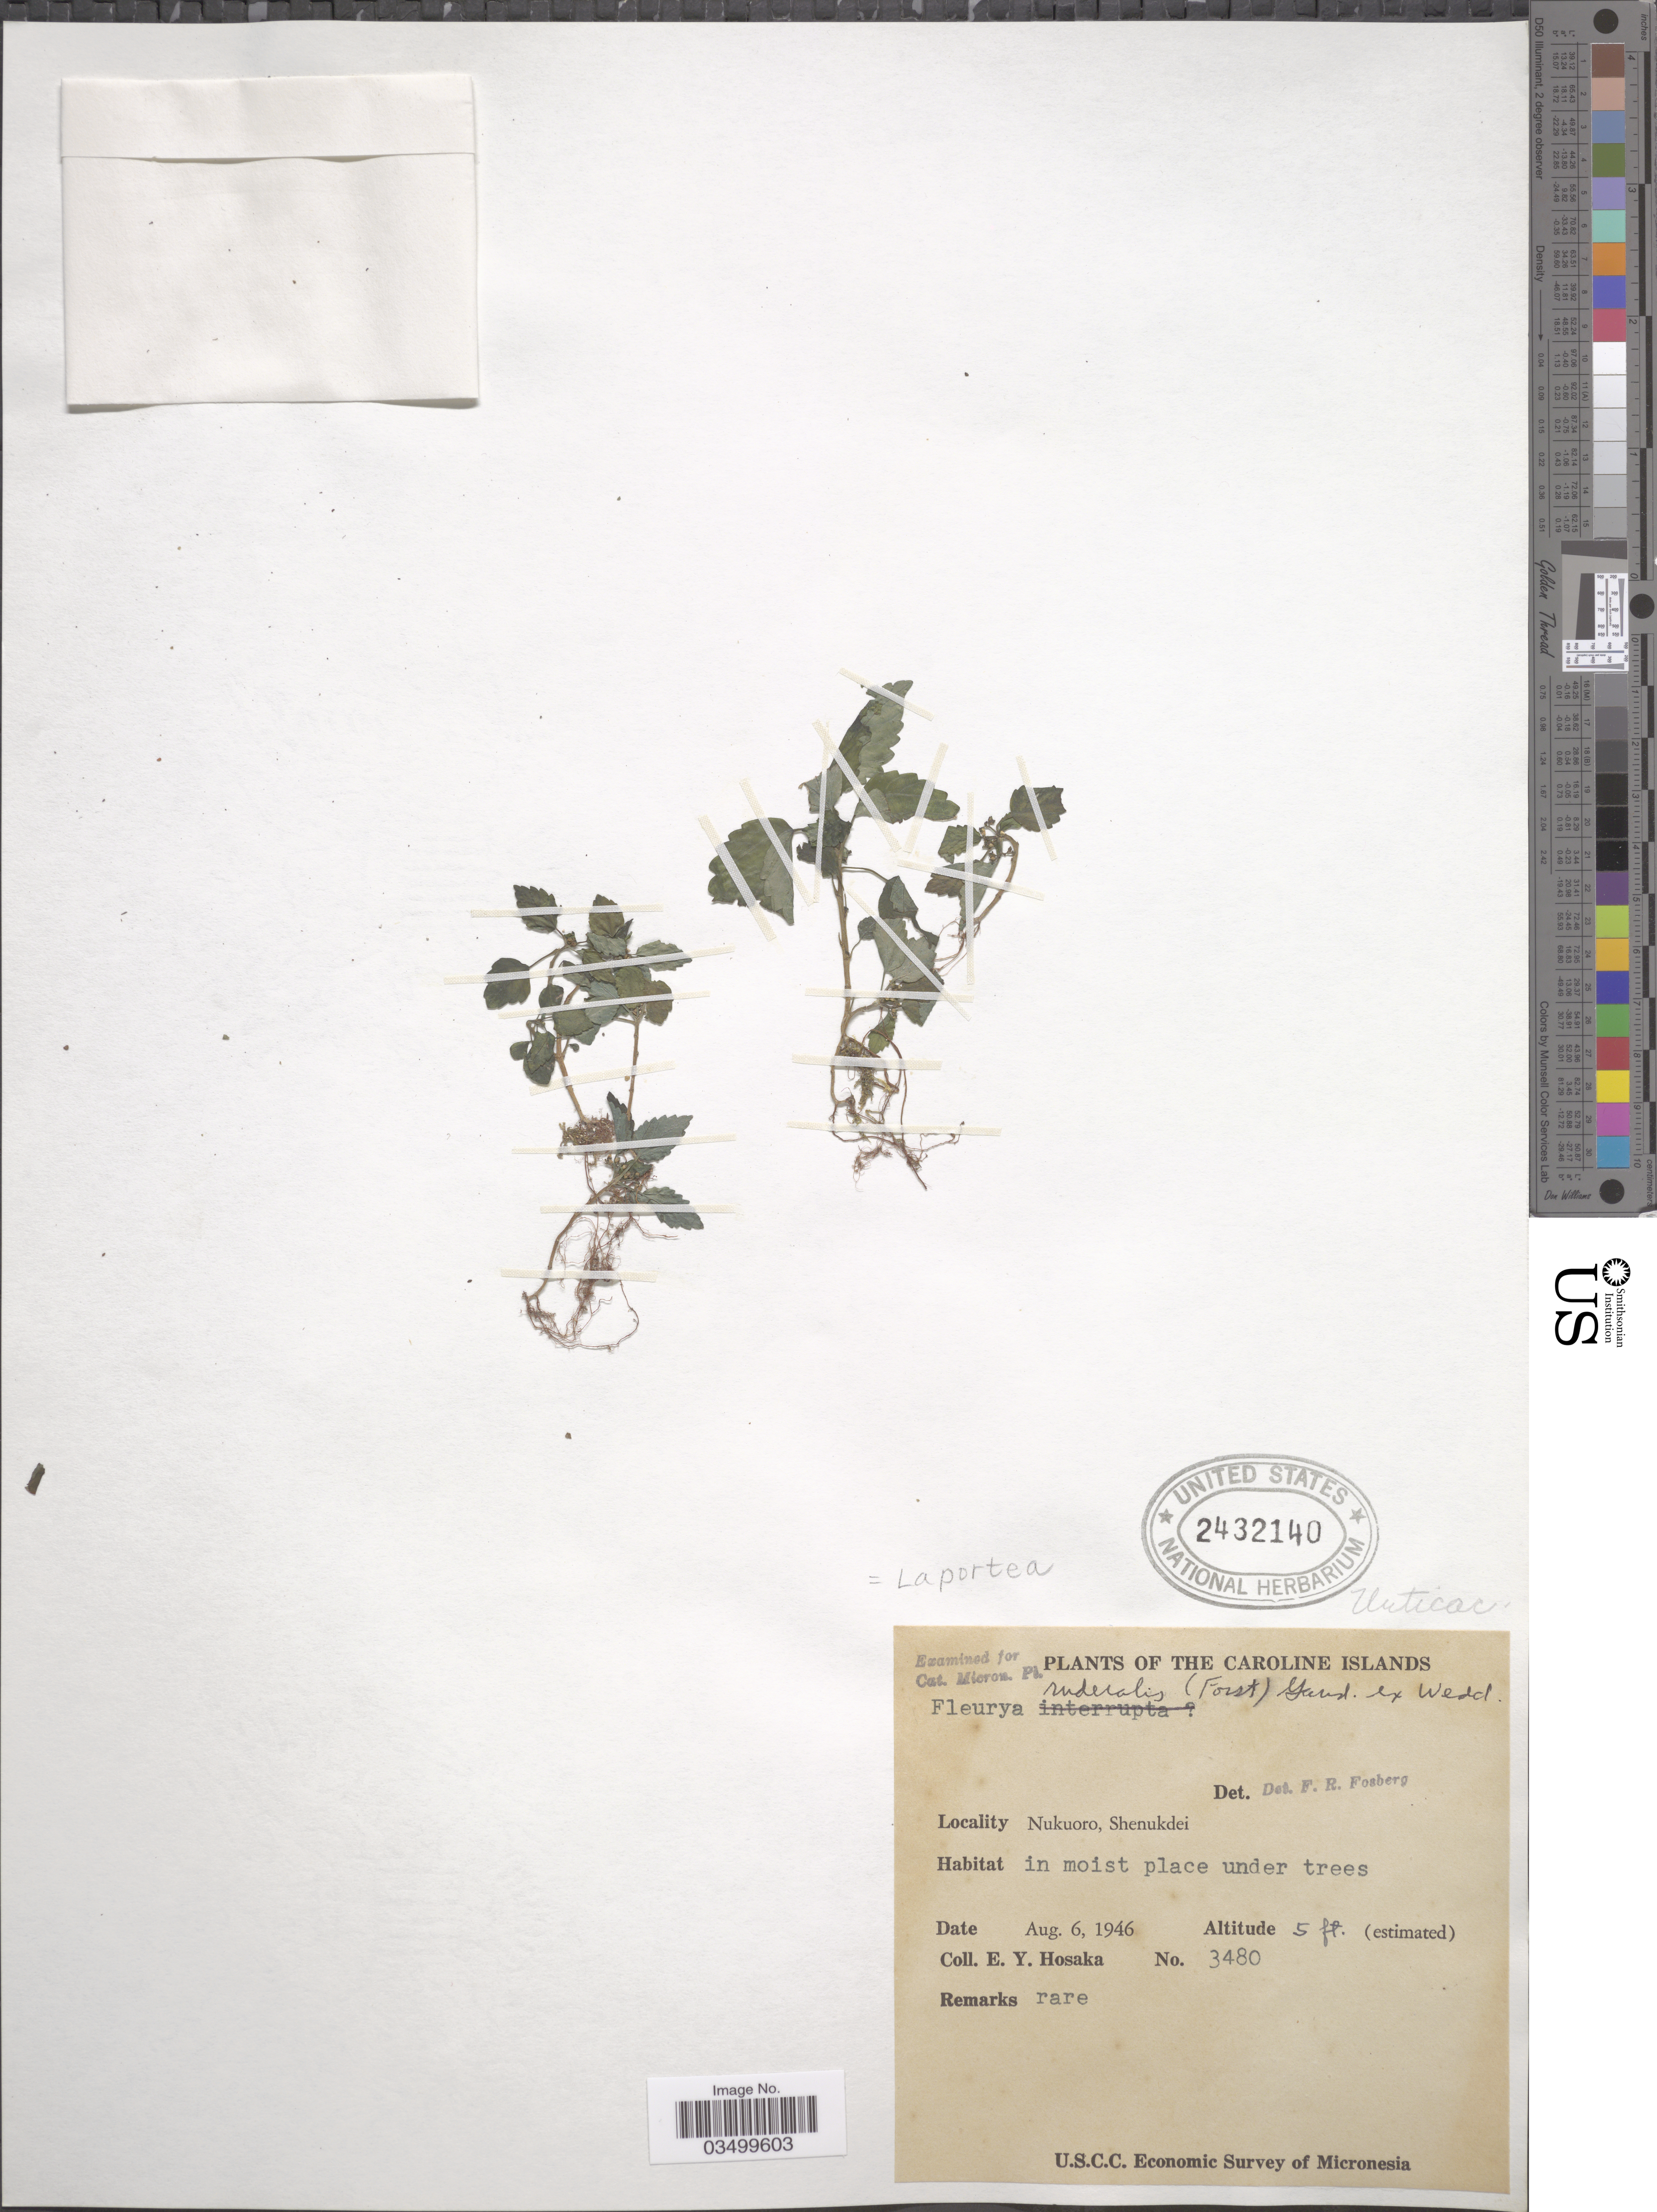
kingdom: Plantae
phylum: Tracheophyta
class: Magnoliopsida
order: Rosales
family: Urticaceae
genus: Laportea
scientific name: Laportea ruderalis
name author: (G. Forst.) Chew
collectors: E. Y. Hosaka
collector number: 3480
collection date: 1946-08-06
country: Micronesia, Federated States of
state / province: Pohnpei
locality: Caroline Islands. Nukuoro, Shenukdei.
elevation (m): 2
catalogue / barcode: US 2432140